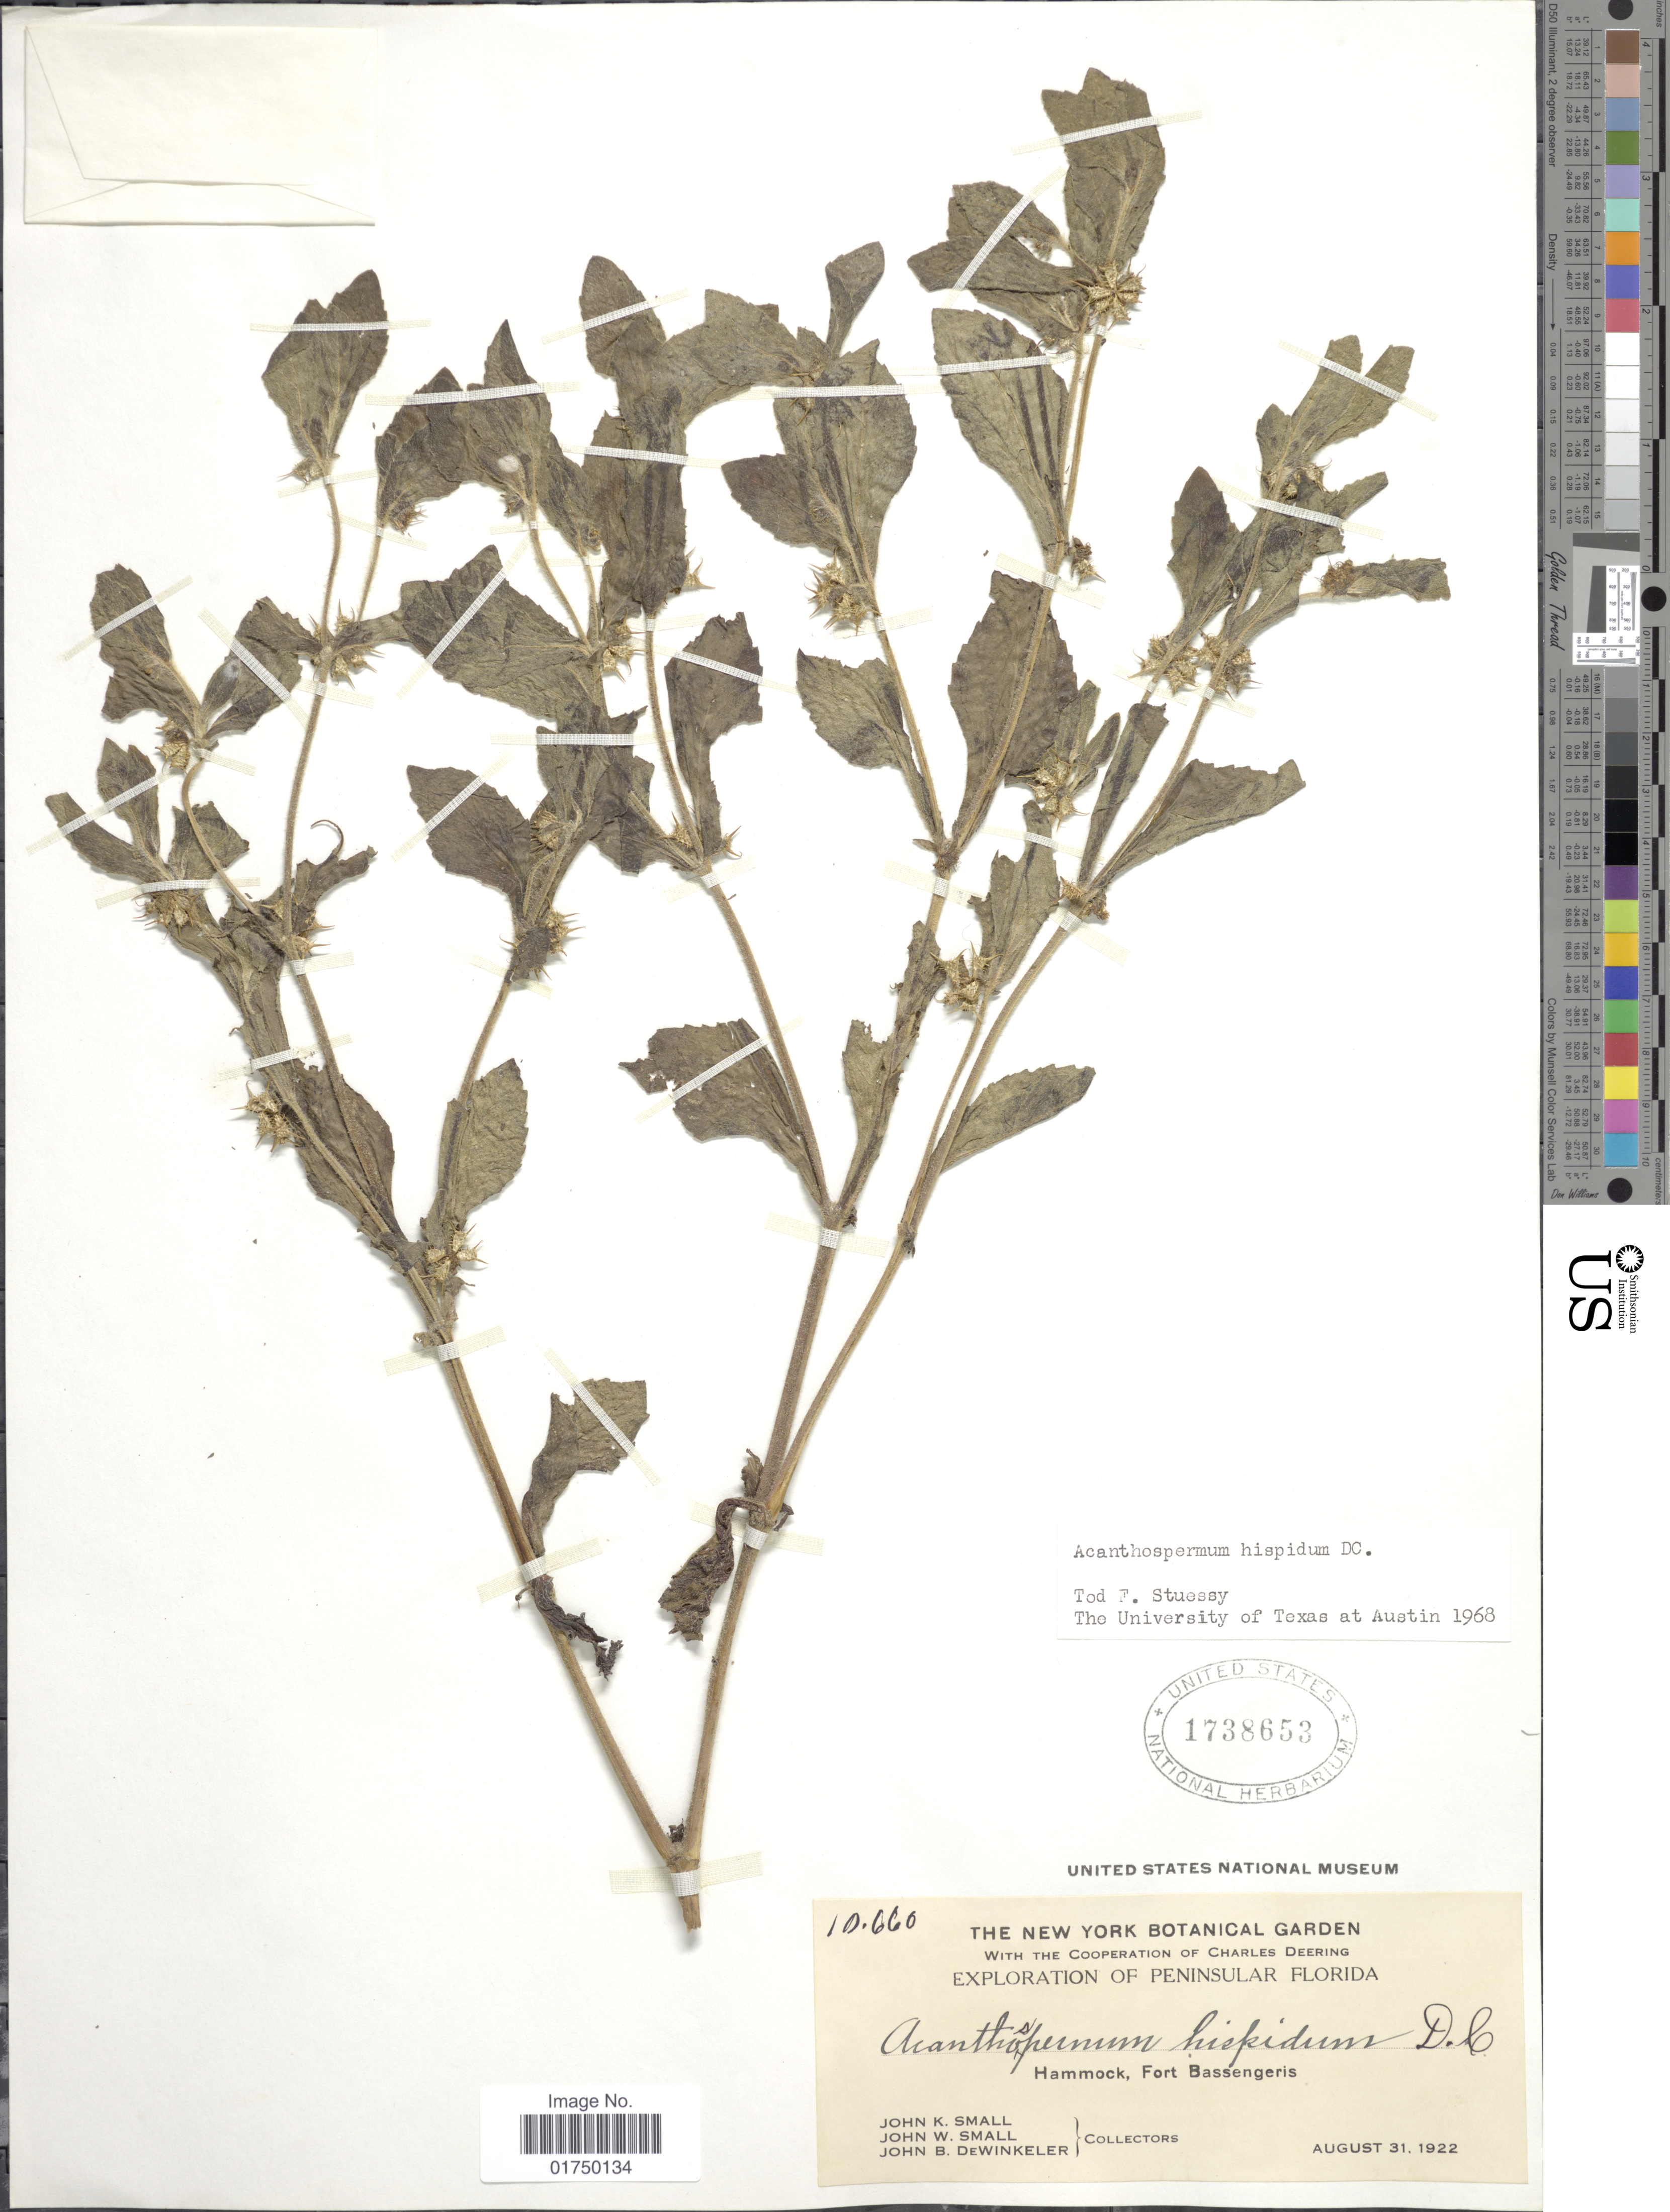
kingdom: Plantae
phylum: Tracheophyta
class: Magnoliopsida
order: Asterales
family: Asteraceae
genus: Acanthospermum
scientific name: Acanthospermum hispidum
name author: DC.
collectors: J. K. Small, J. Small & J. B. Dewinkeler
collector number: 10660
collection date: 1922-08-31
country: United States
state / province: Florida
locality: Peninsular Florida. Hammock, Fort Bassengeris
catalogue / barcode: US 1738653